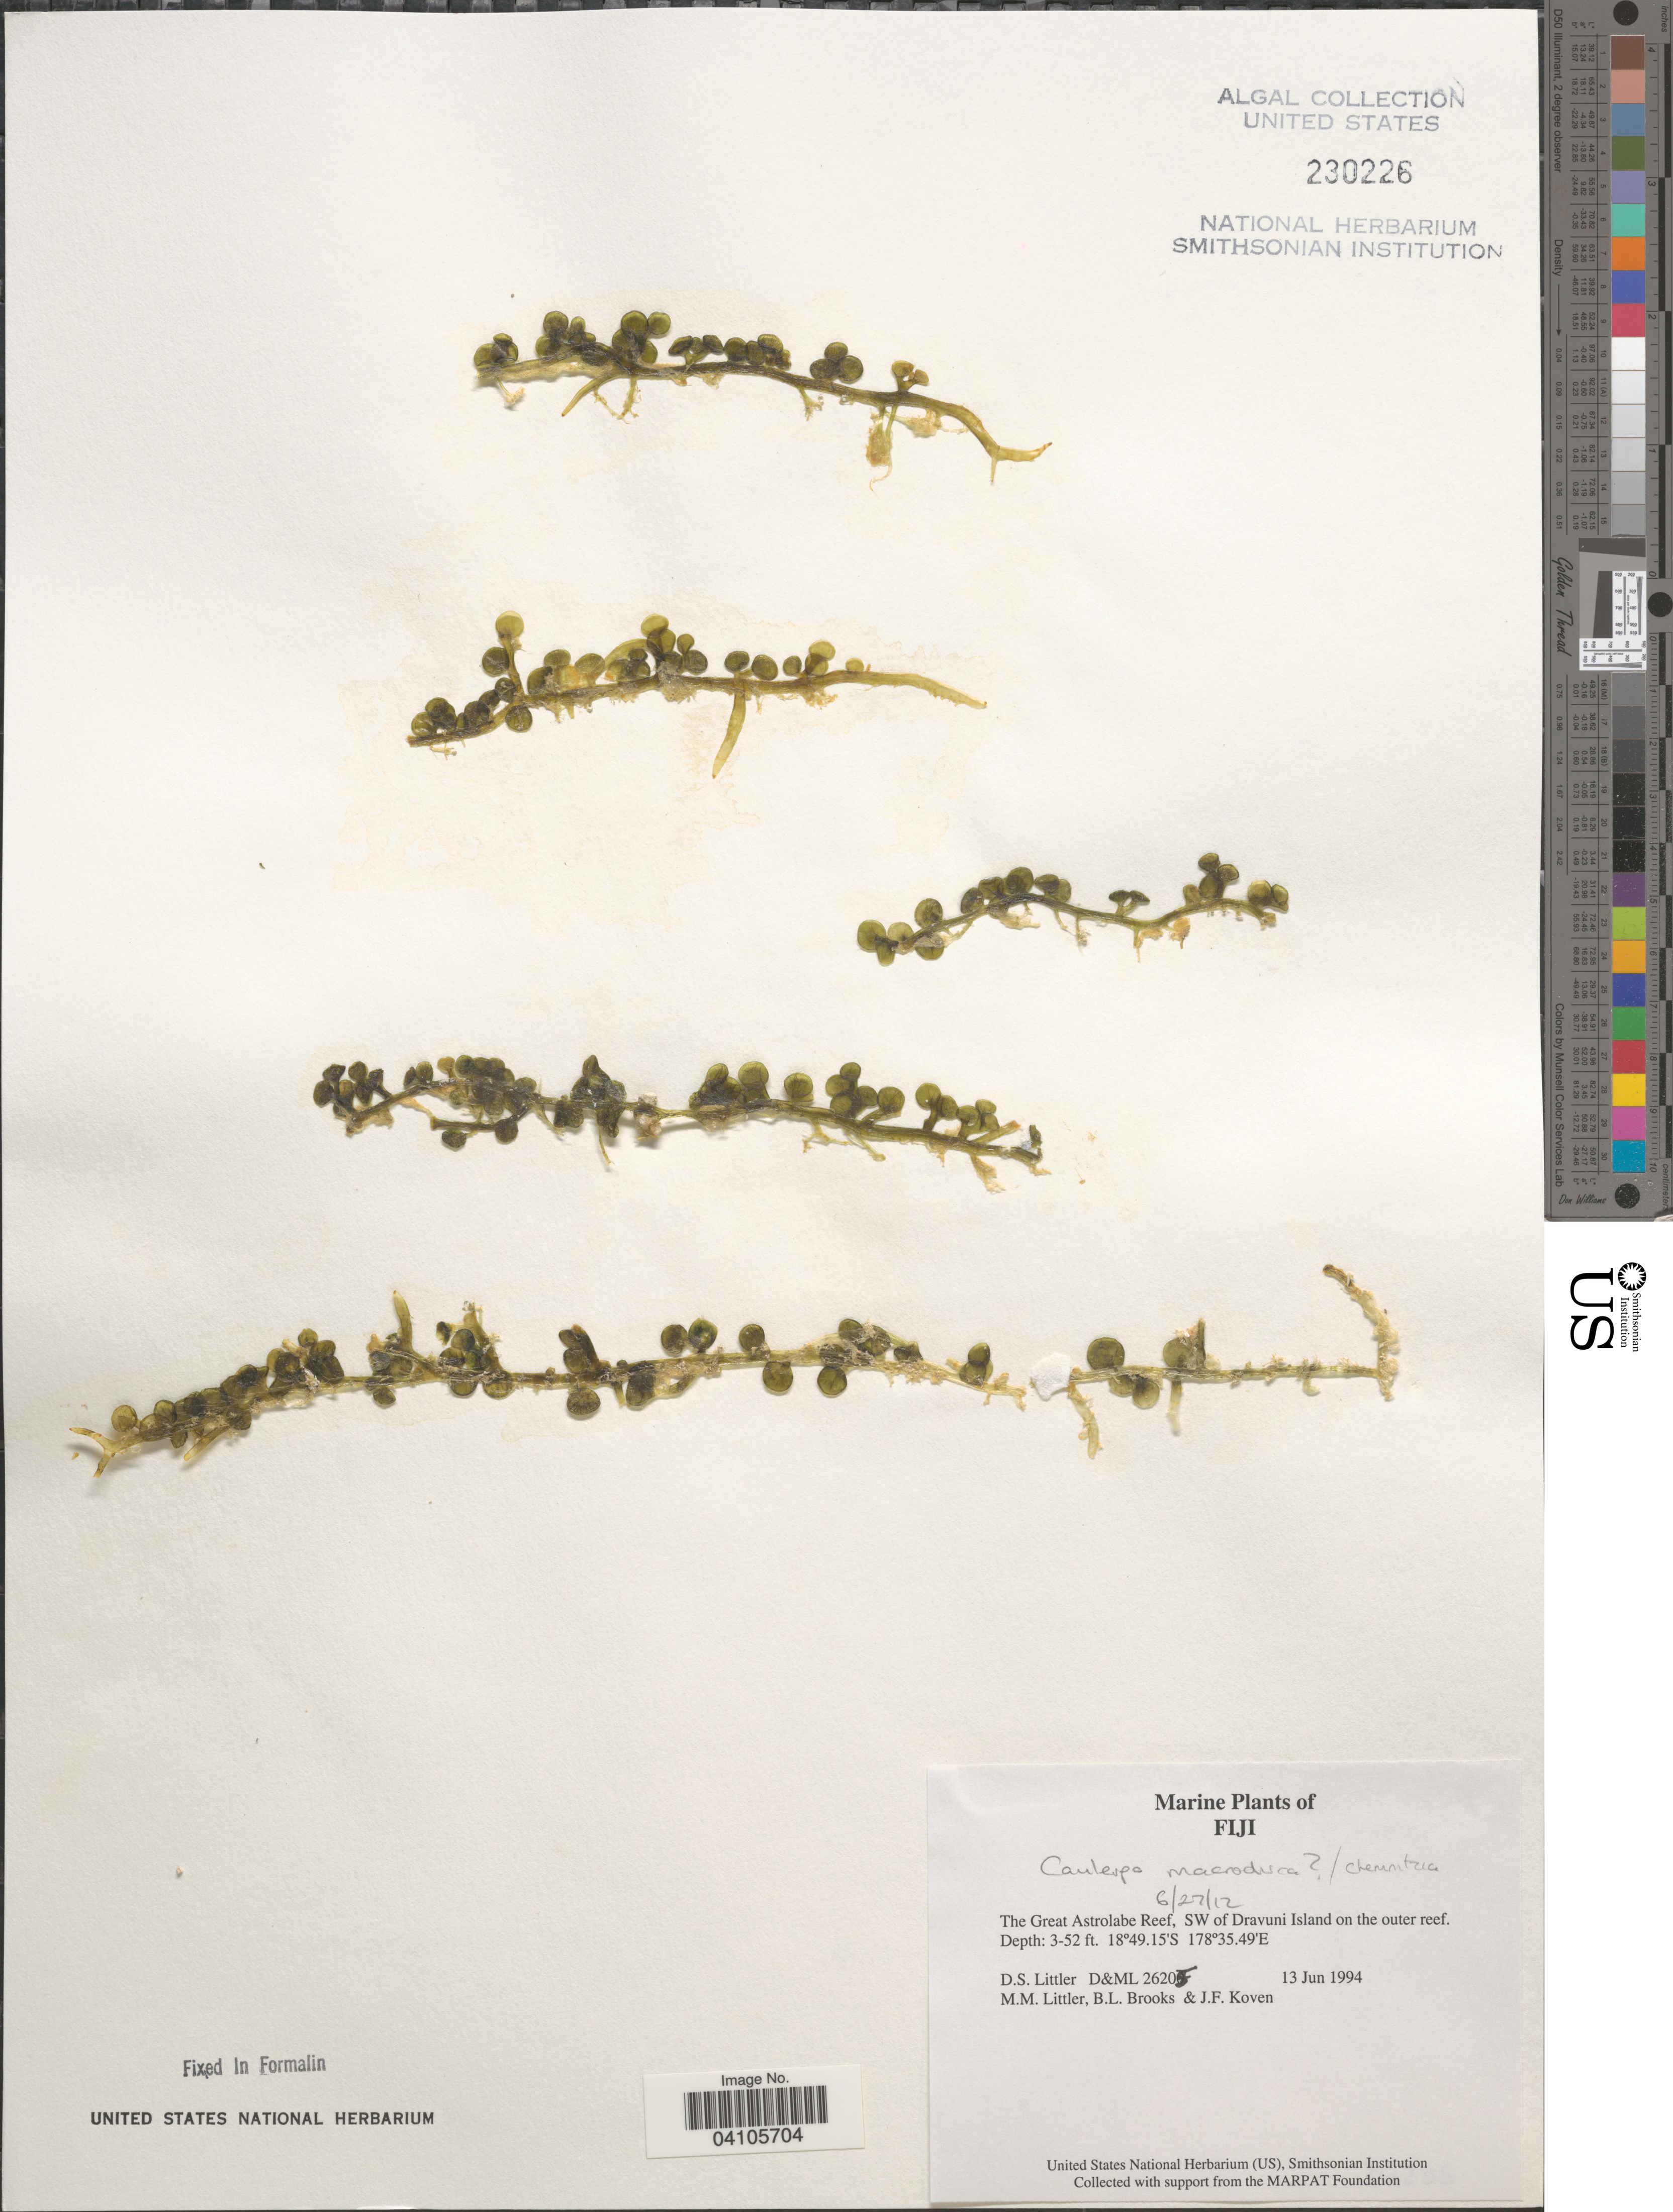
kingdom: Plantae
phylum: Chlorophyta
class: Ulvophyceae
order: Bryopsidales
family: Caulerpaceae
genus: Caulerpa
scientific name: Caulerpa macrodisca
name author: Decne.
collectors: D. S. Littler, B. Brooks & J. Koven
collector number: D&ML 26205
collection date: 1994-06-13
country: Fiji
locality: The Great Astrolabe Reef. SW of Dravuni Island on the outer reef.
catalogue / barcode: US 230226